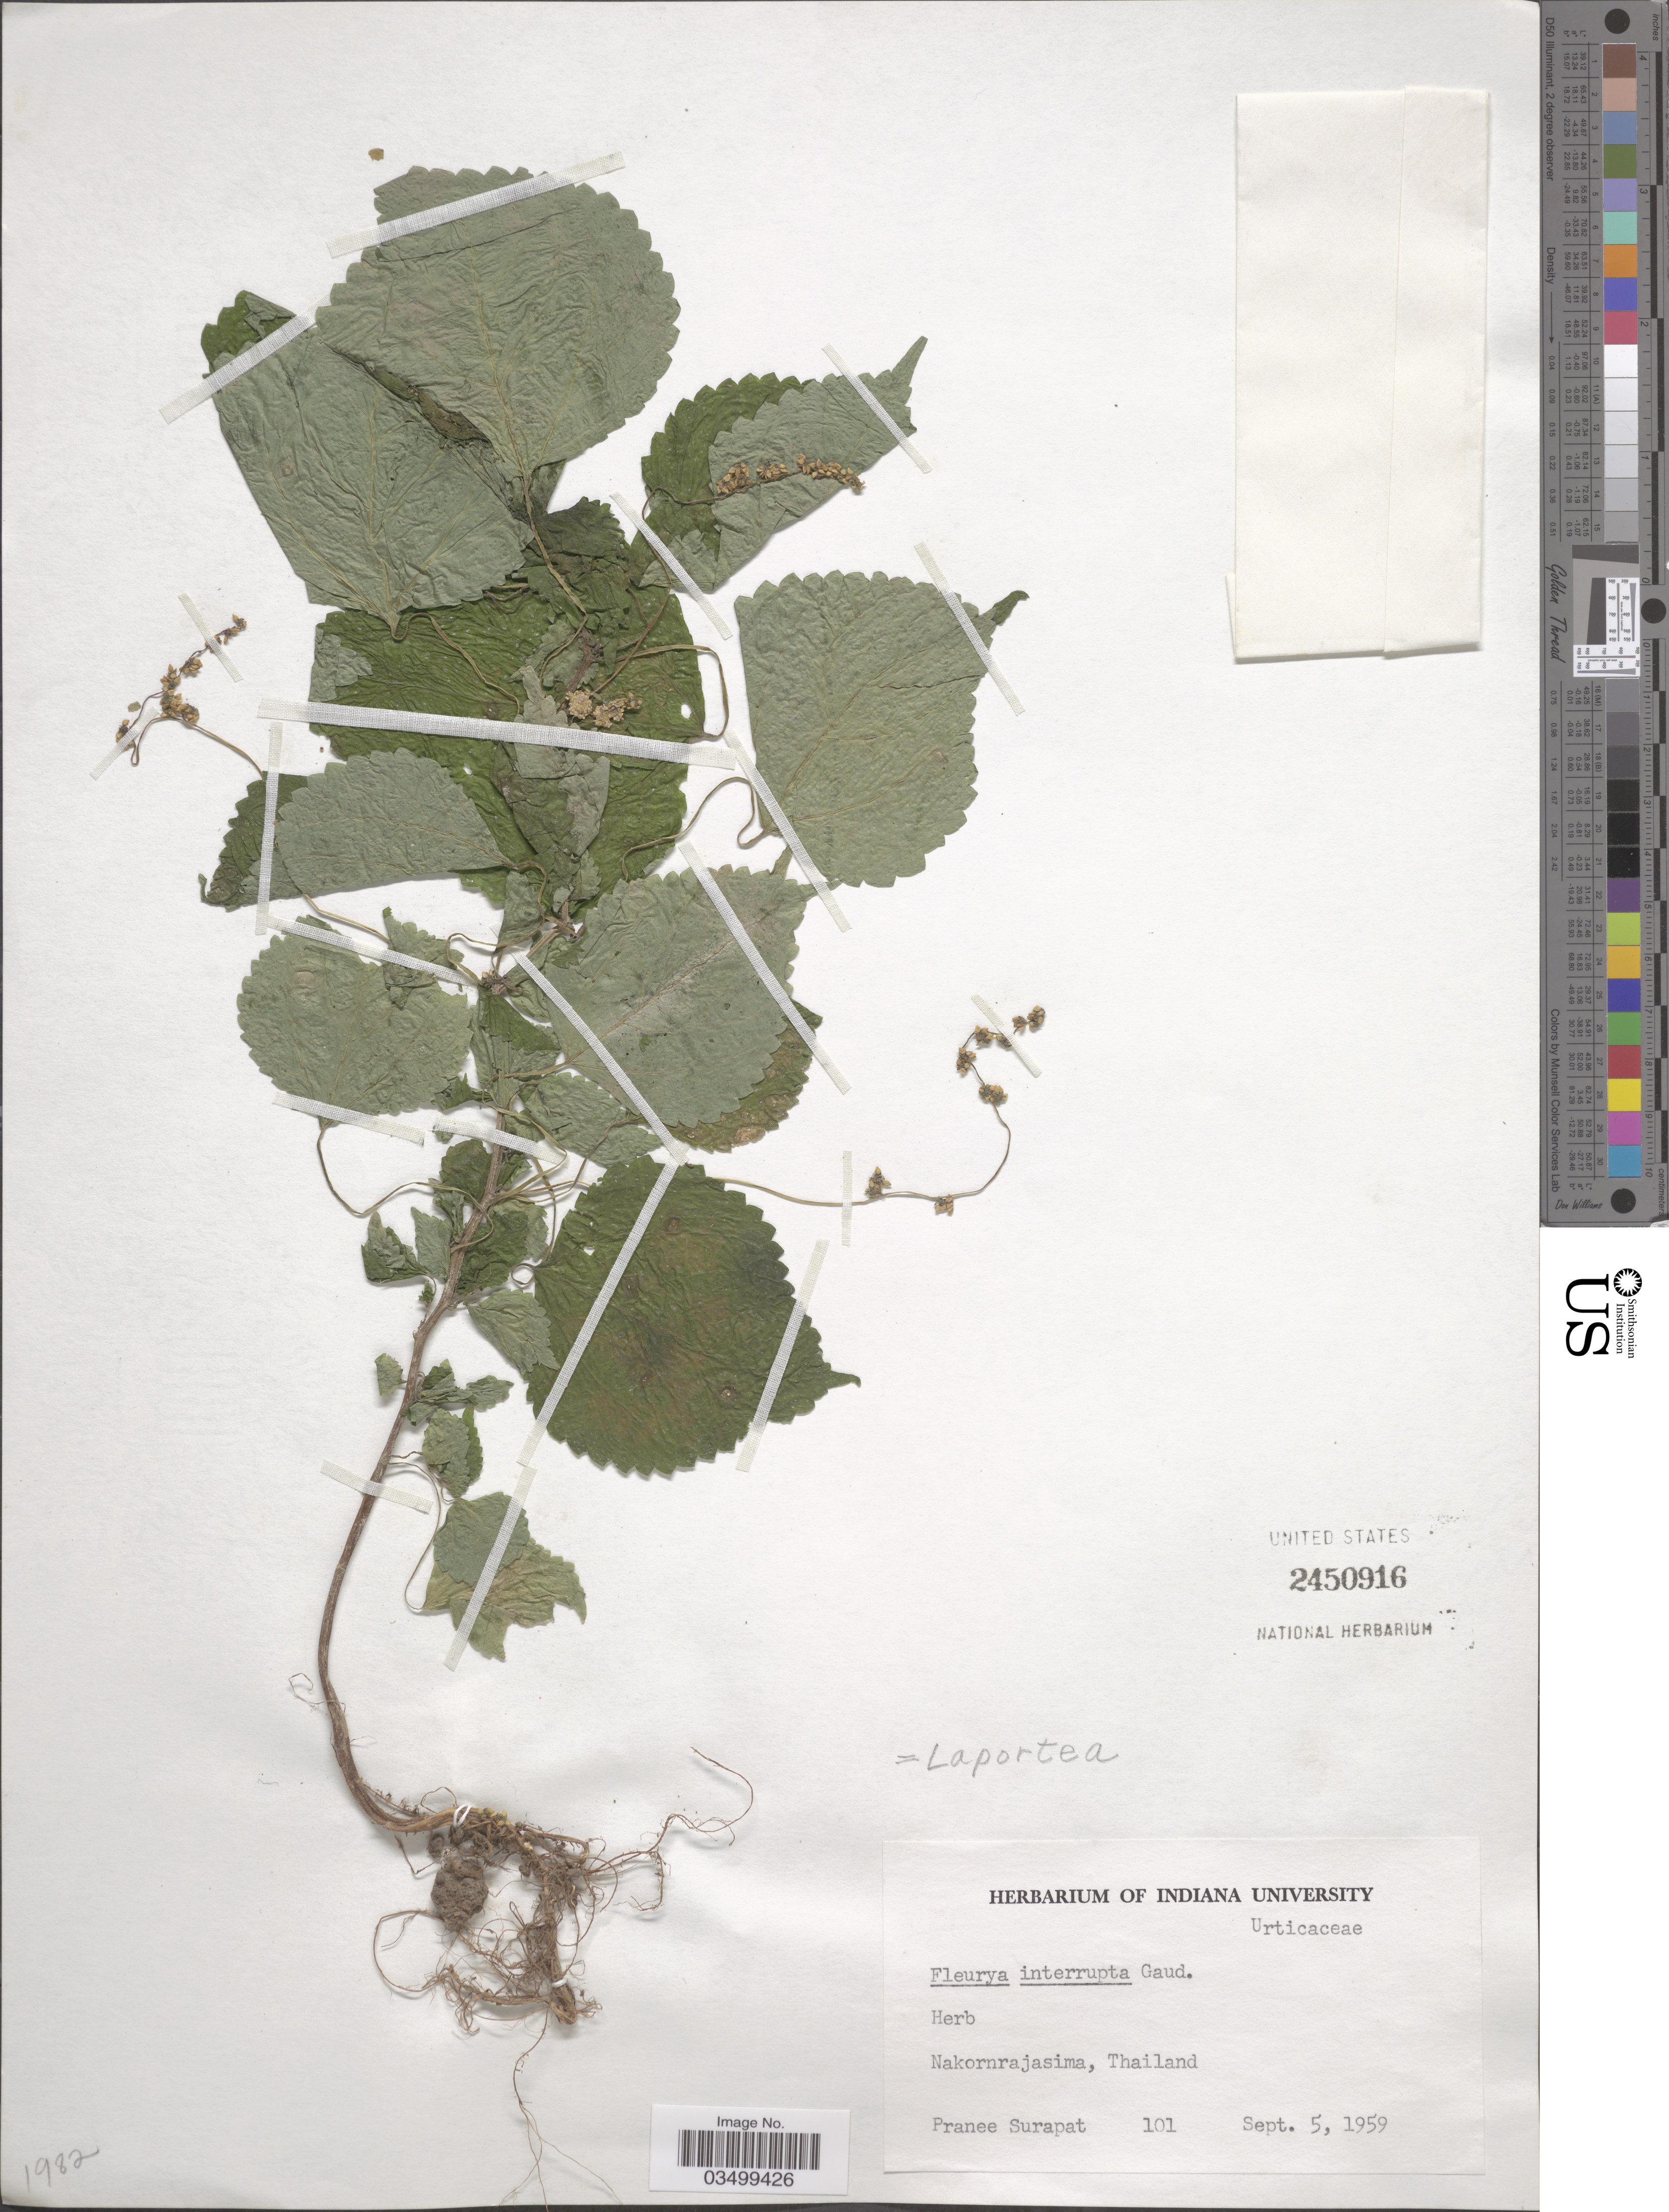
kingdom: Plantae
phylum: Tracheophyta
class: Magnoliopsida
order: Rosales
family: Urticaceae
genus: Laportea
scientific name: Laportea interrupta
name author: (L.) Chew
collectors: P. Surapat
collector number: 101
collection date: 1959-09-05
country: Thailand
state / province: Nakhon Ratchasima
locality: Nakornrajasima.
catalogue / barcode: US 2450916